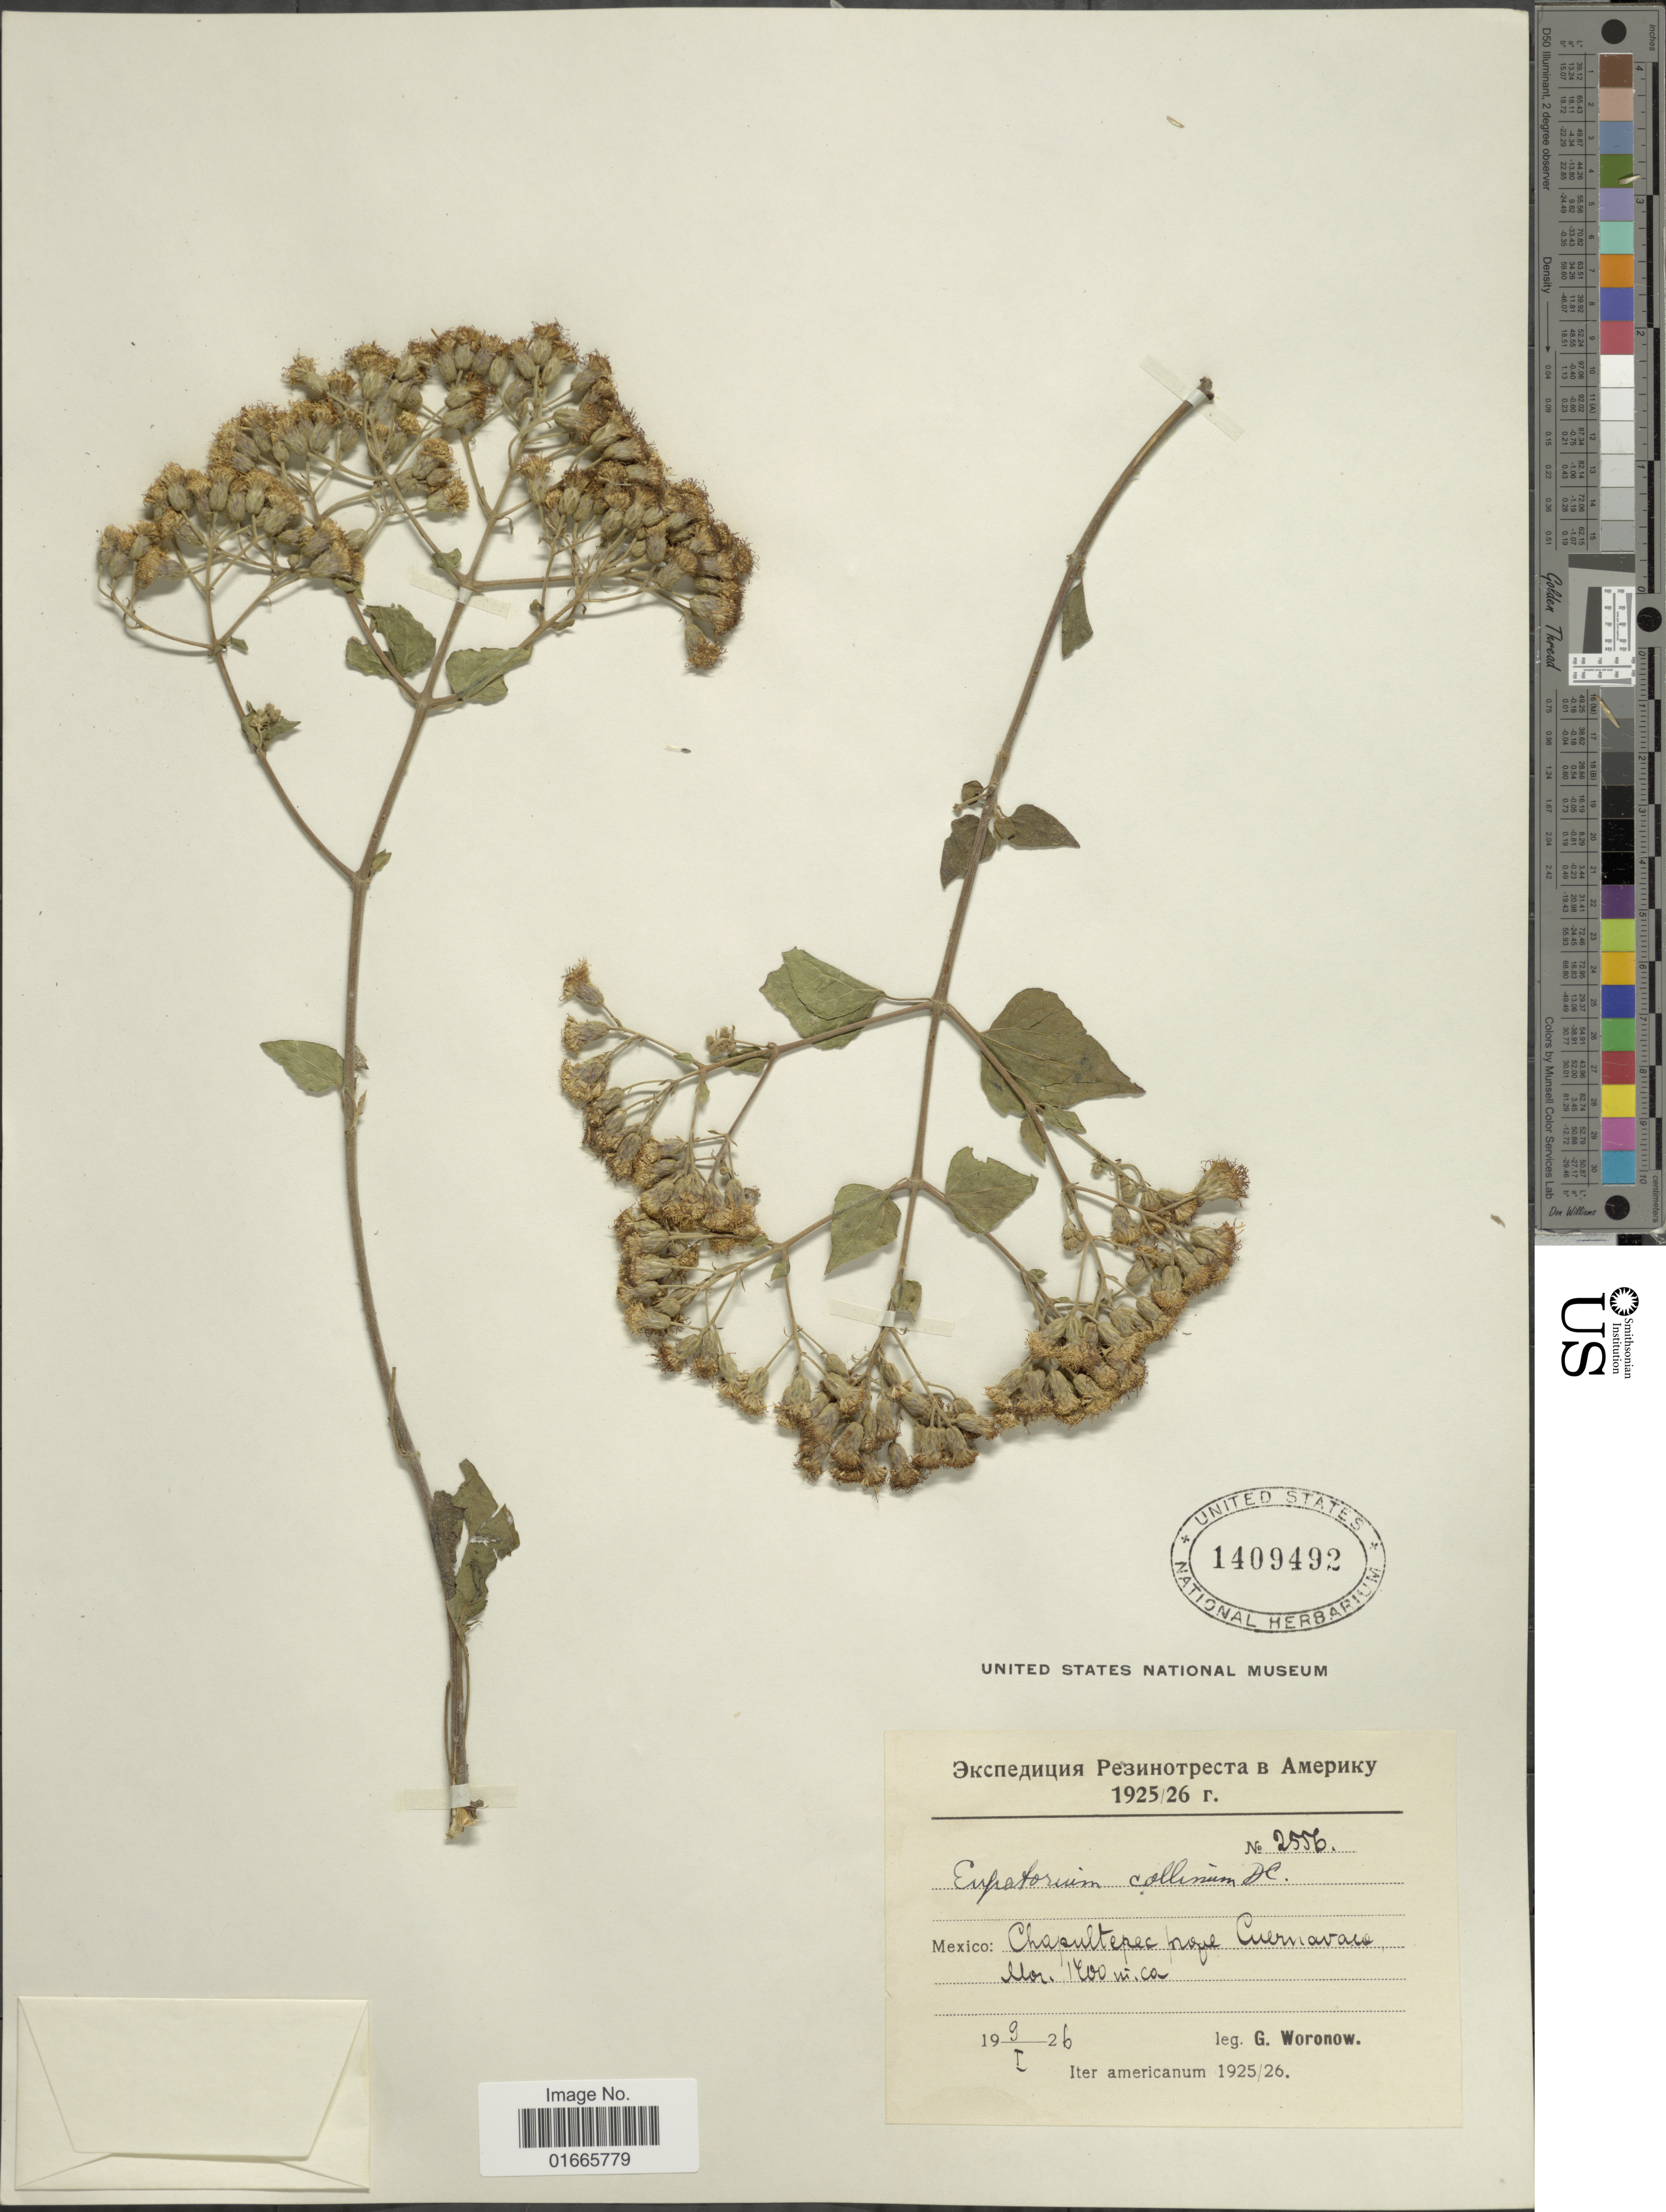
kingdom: Plantae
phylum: Tracheophyta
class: Magnoliopsida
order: Asterales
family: Asteraceae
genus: Chromolaena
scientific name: Chromolaena collina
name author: (DC.) R.M. King & H. Rob.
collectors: G. Woronow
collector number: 2556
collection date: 1926-01-09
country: Mexico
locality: Mexico: Chapultepec prope Cuernavaca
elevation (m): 1700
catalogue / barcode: US 1409492